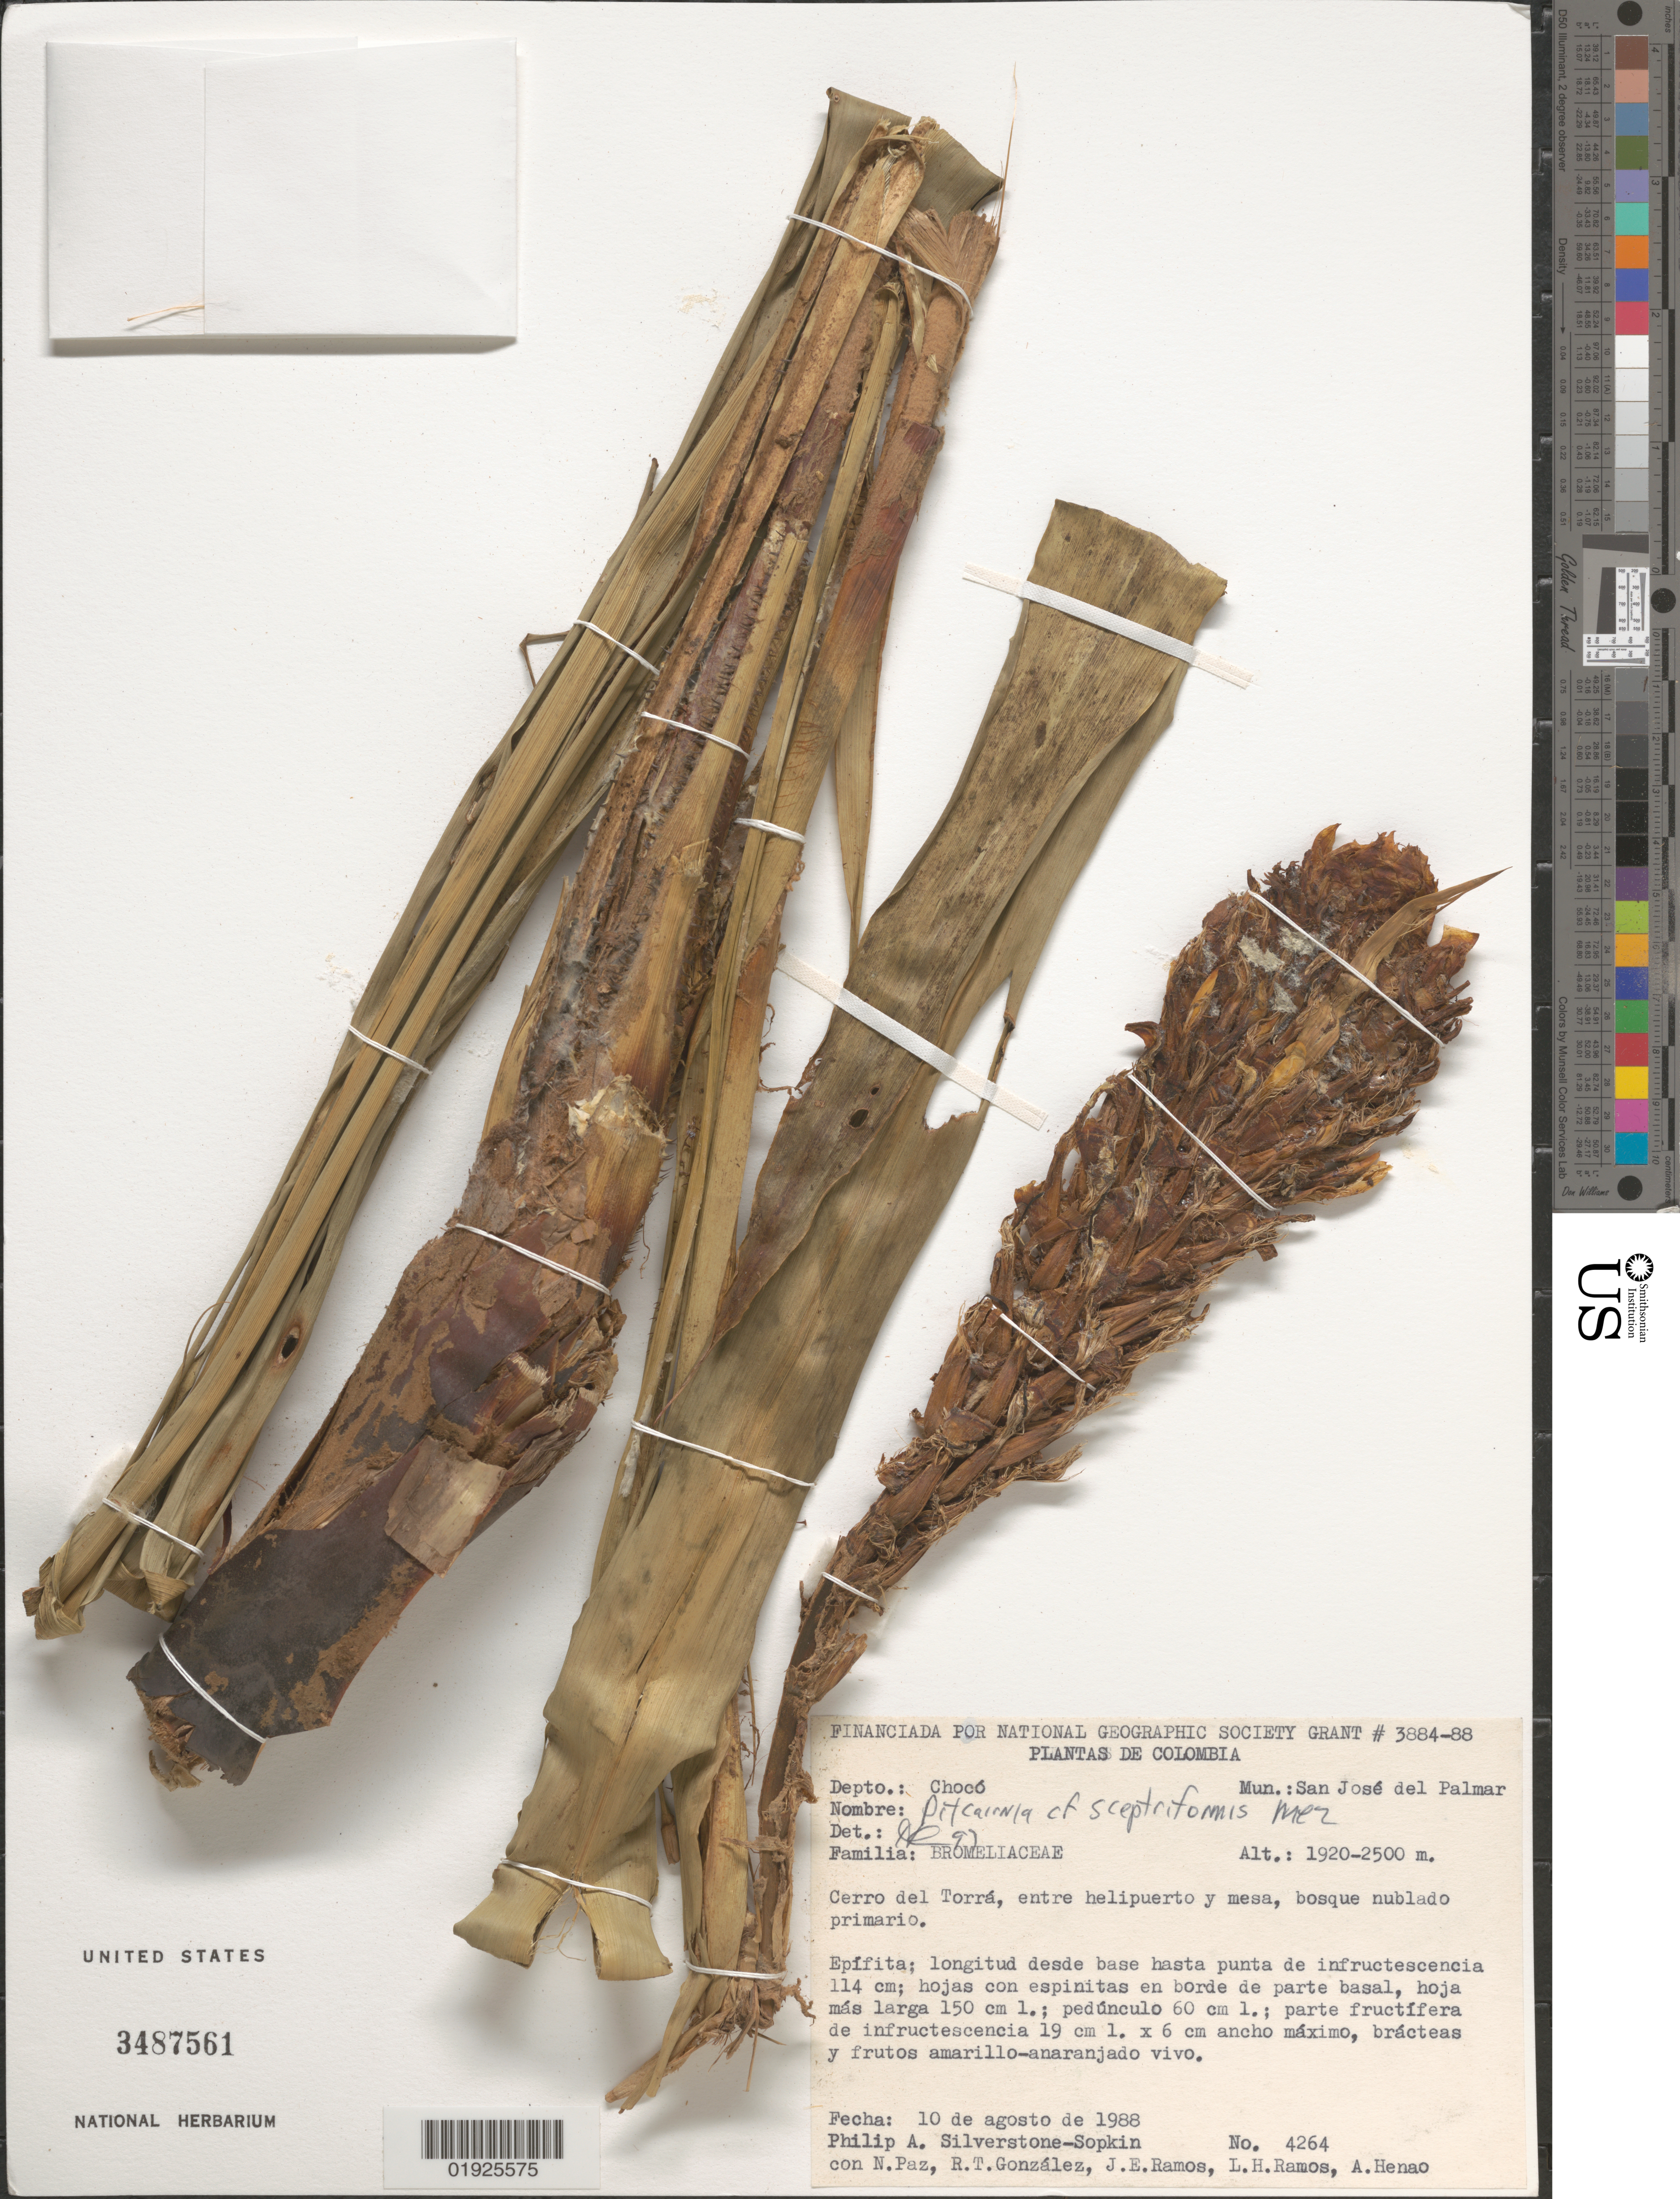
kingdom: Plantae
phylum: Tracheophyta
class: Liliopsida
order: Poales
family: Bromeliaceae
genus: Pitcairnia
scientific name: Pitcairnia sceptriformis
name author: Mez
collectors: P. A. Silverstone-Sopkin, N. Paz, R. Gonzales, J. E. Ramos, L. Ramos & A. Henao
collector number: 4264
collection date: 1988-08-10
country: Colombia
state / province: Chocó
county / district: San José Del Palmar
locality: Cerro del Torra, entre helipuerto y mesa.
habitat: Bosque nublado primario.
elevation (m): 1920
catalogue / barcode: US 3487561